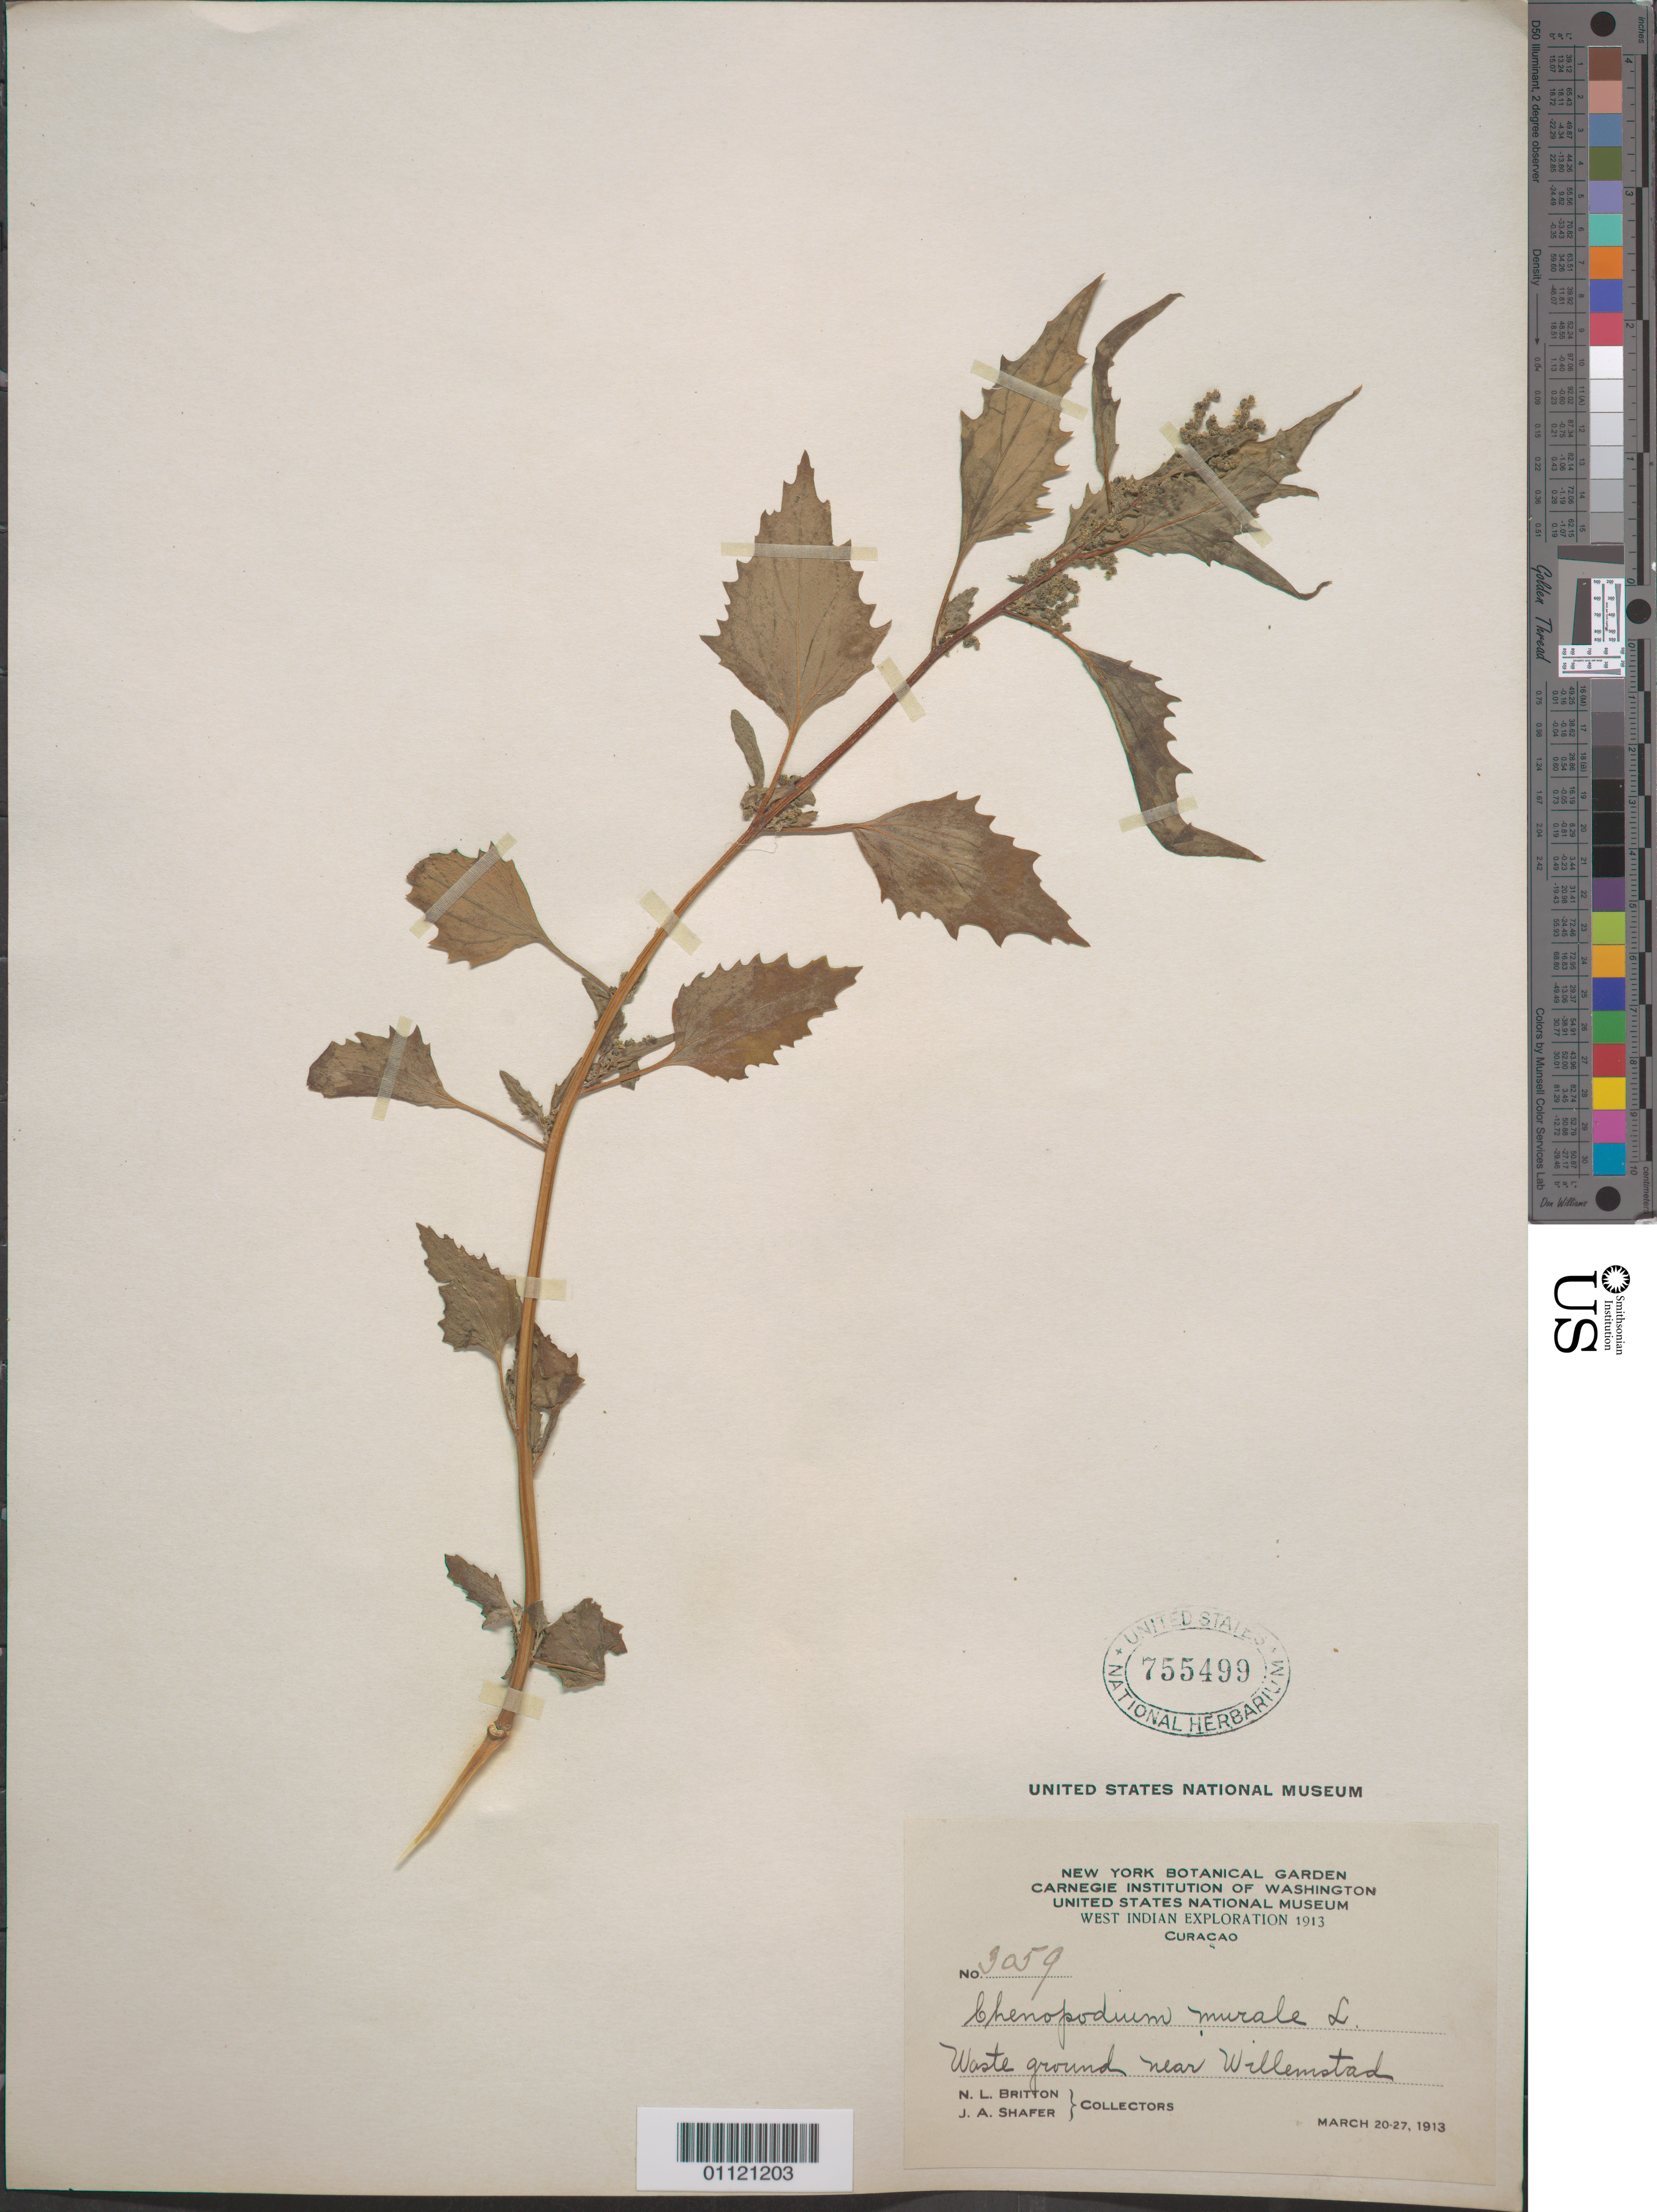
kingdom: Plantae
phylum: Tracheophyta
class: Magnoliopsida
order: Caryophyllales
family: Amaranthaceae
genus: Chenopodium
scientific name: Chenopodium murale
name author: L.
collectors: N. Britton & J. A. Shafer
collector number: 3059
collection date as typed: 20 Mar 1913 to 27 Mar 1913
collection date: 1913-03-20/1913-03-27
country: Curaçao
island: Curaçao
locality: Waste ground near Willemstad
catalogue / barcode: US 755499